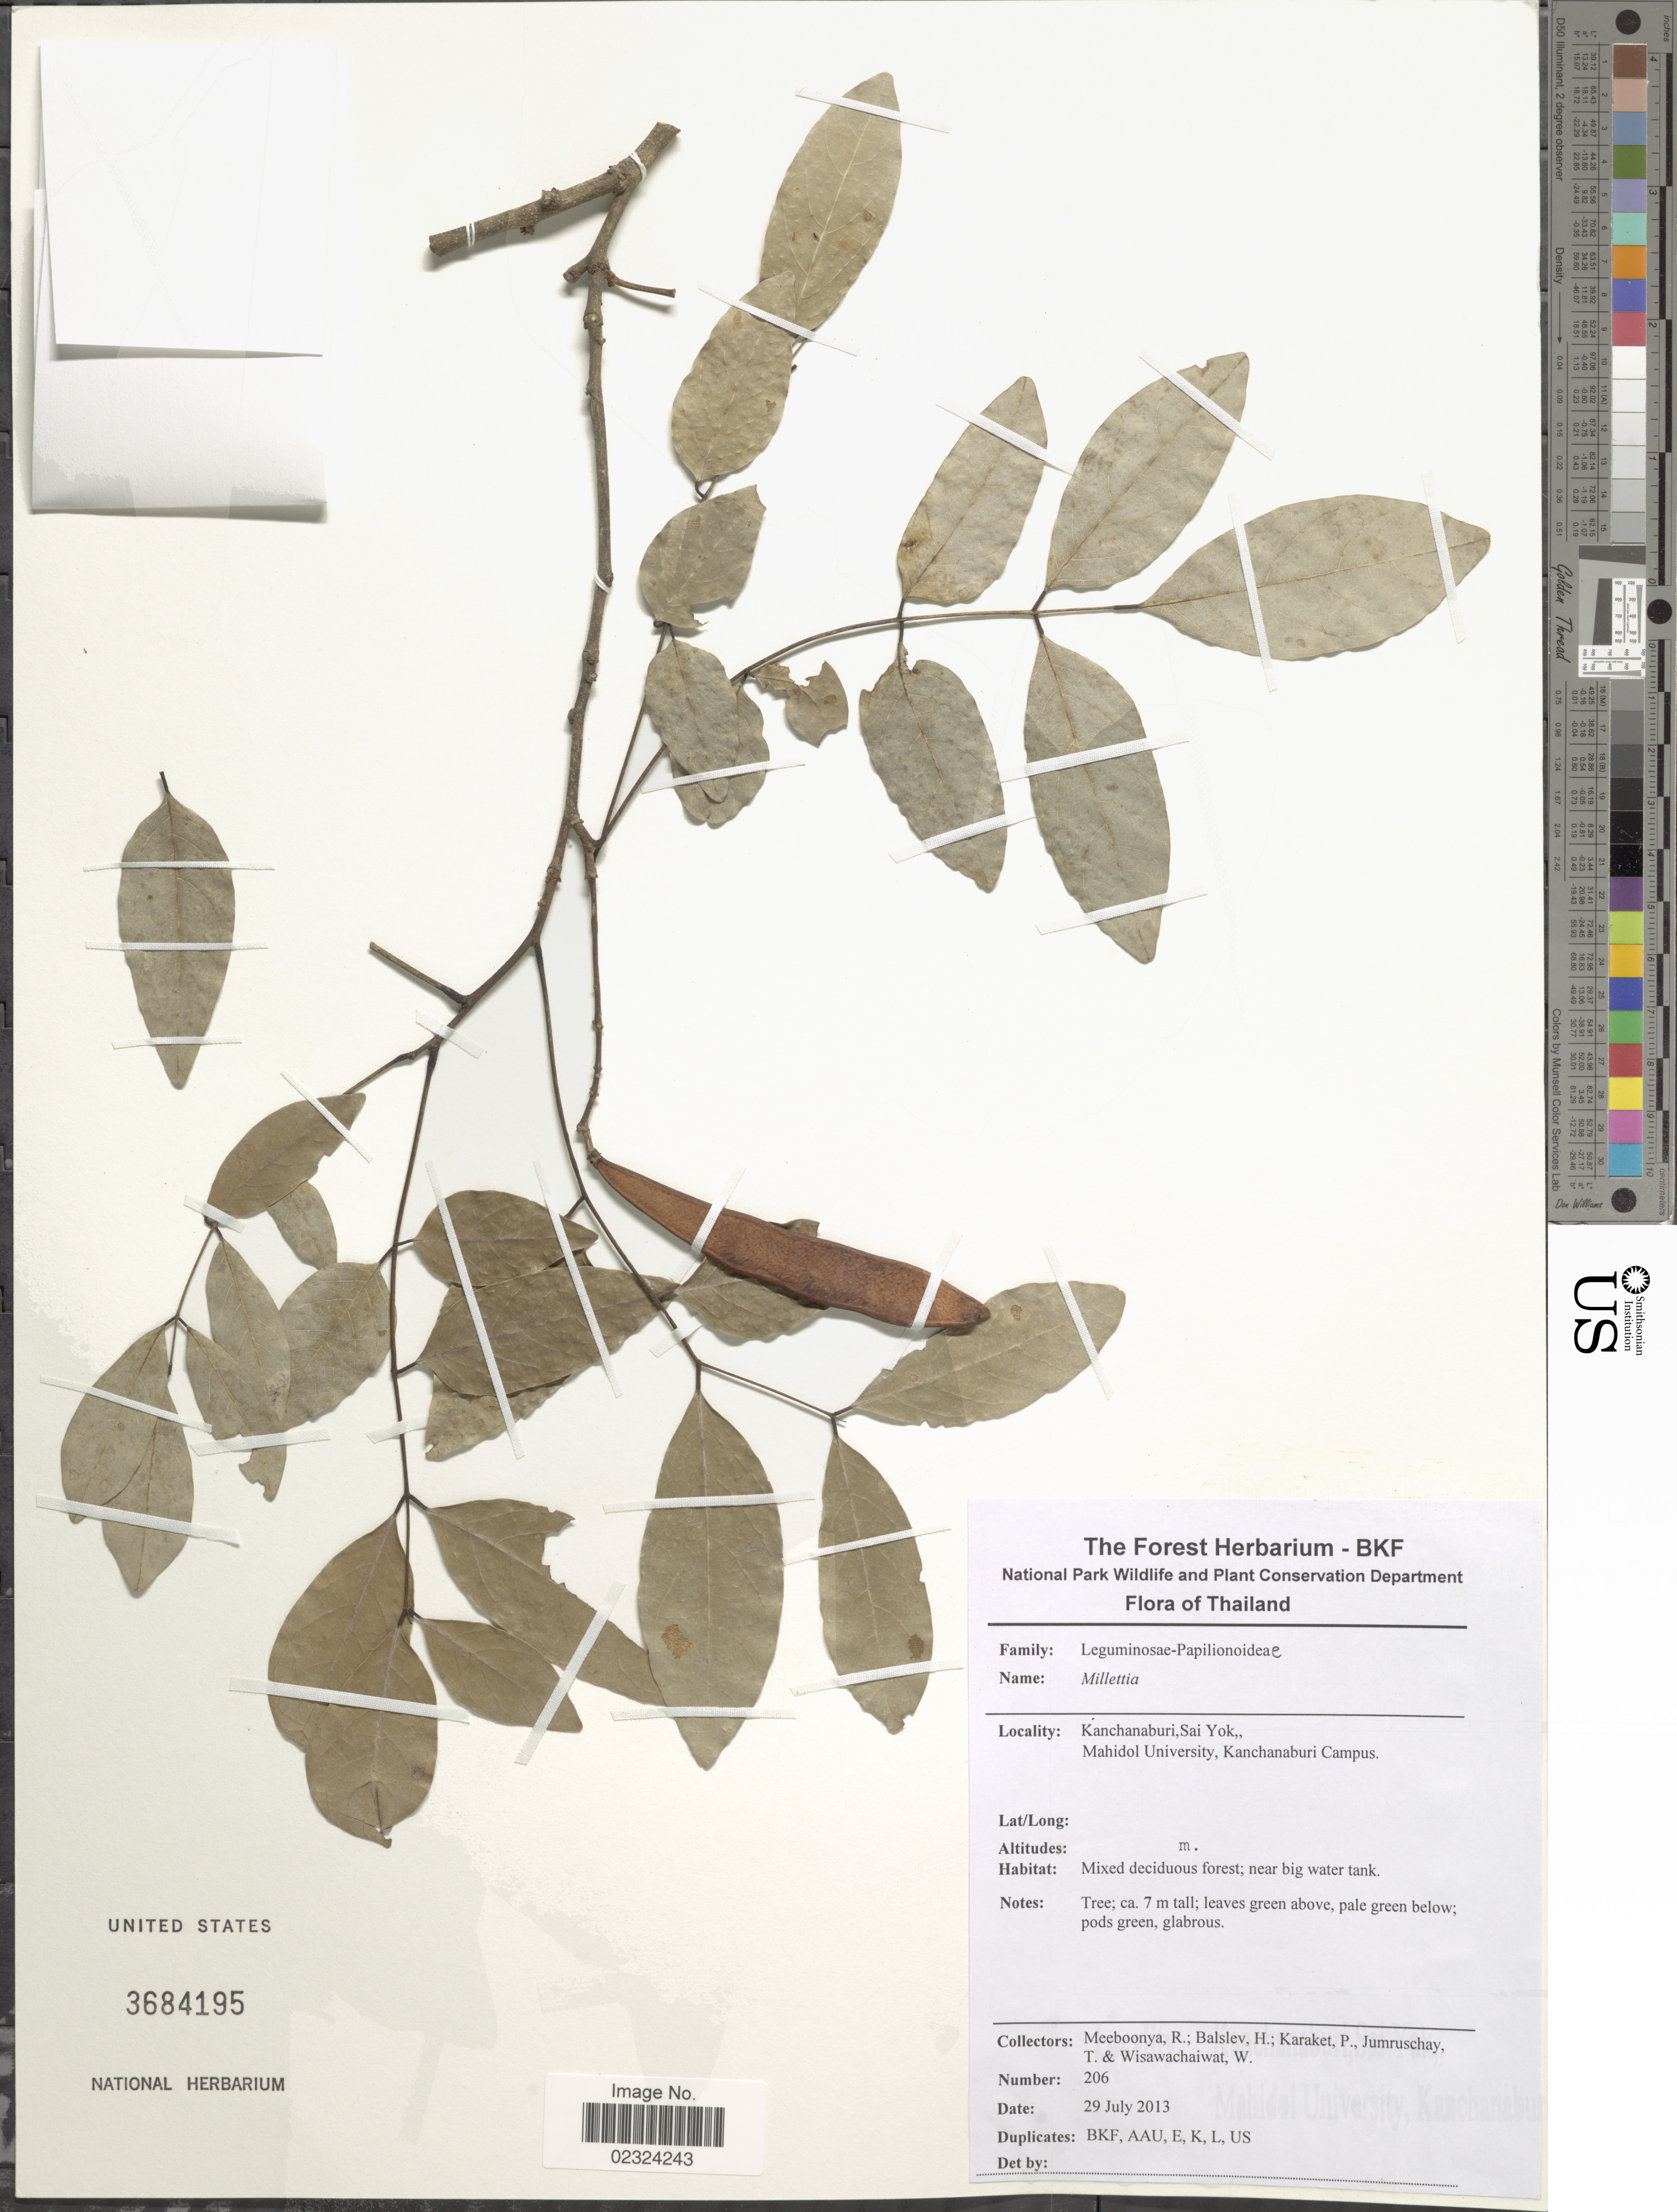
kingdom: Plantae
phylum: Tracheophyta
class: Magnoliopsida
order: Fabales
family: Fabaceae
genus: Millettia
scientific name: Millettia sp.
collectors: R. Meeboonya, H. Balslev, P. Karaket, T. Jumruschay & W. Wisawachaiwat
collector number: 206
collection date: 2013-07-29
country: Thailand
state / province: Kanchanaburi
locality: Sai York,, Mahidol University, Kanchanaburi Campus.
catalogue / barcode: US 3684195